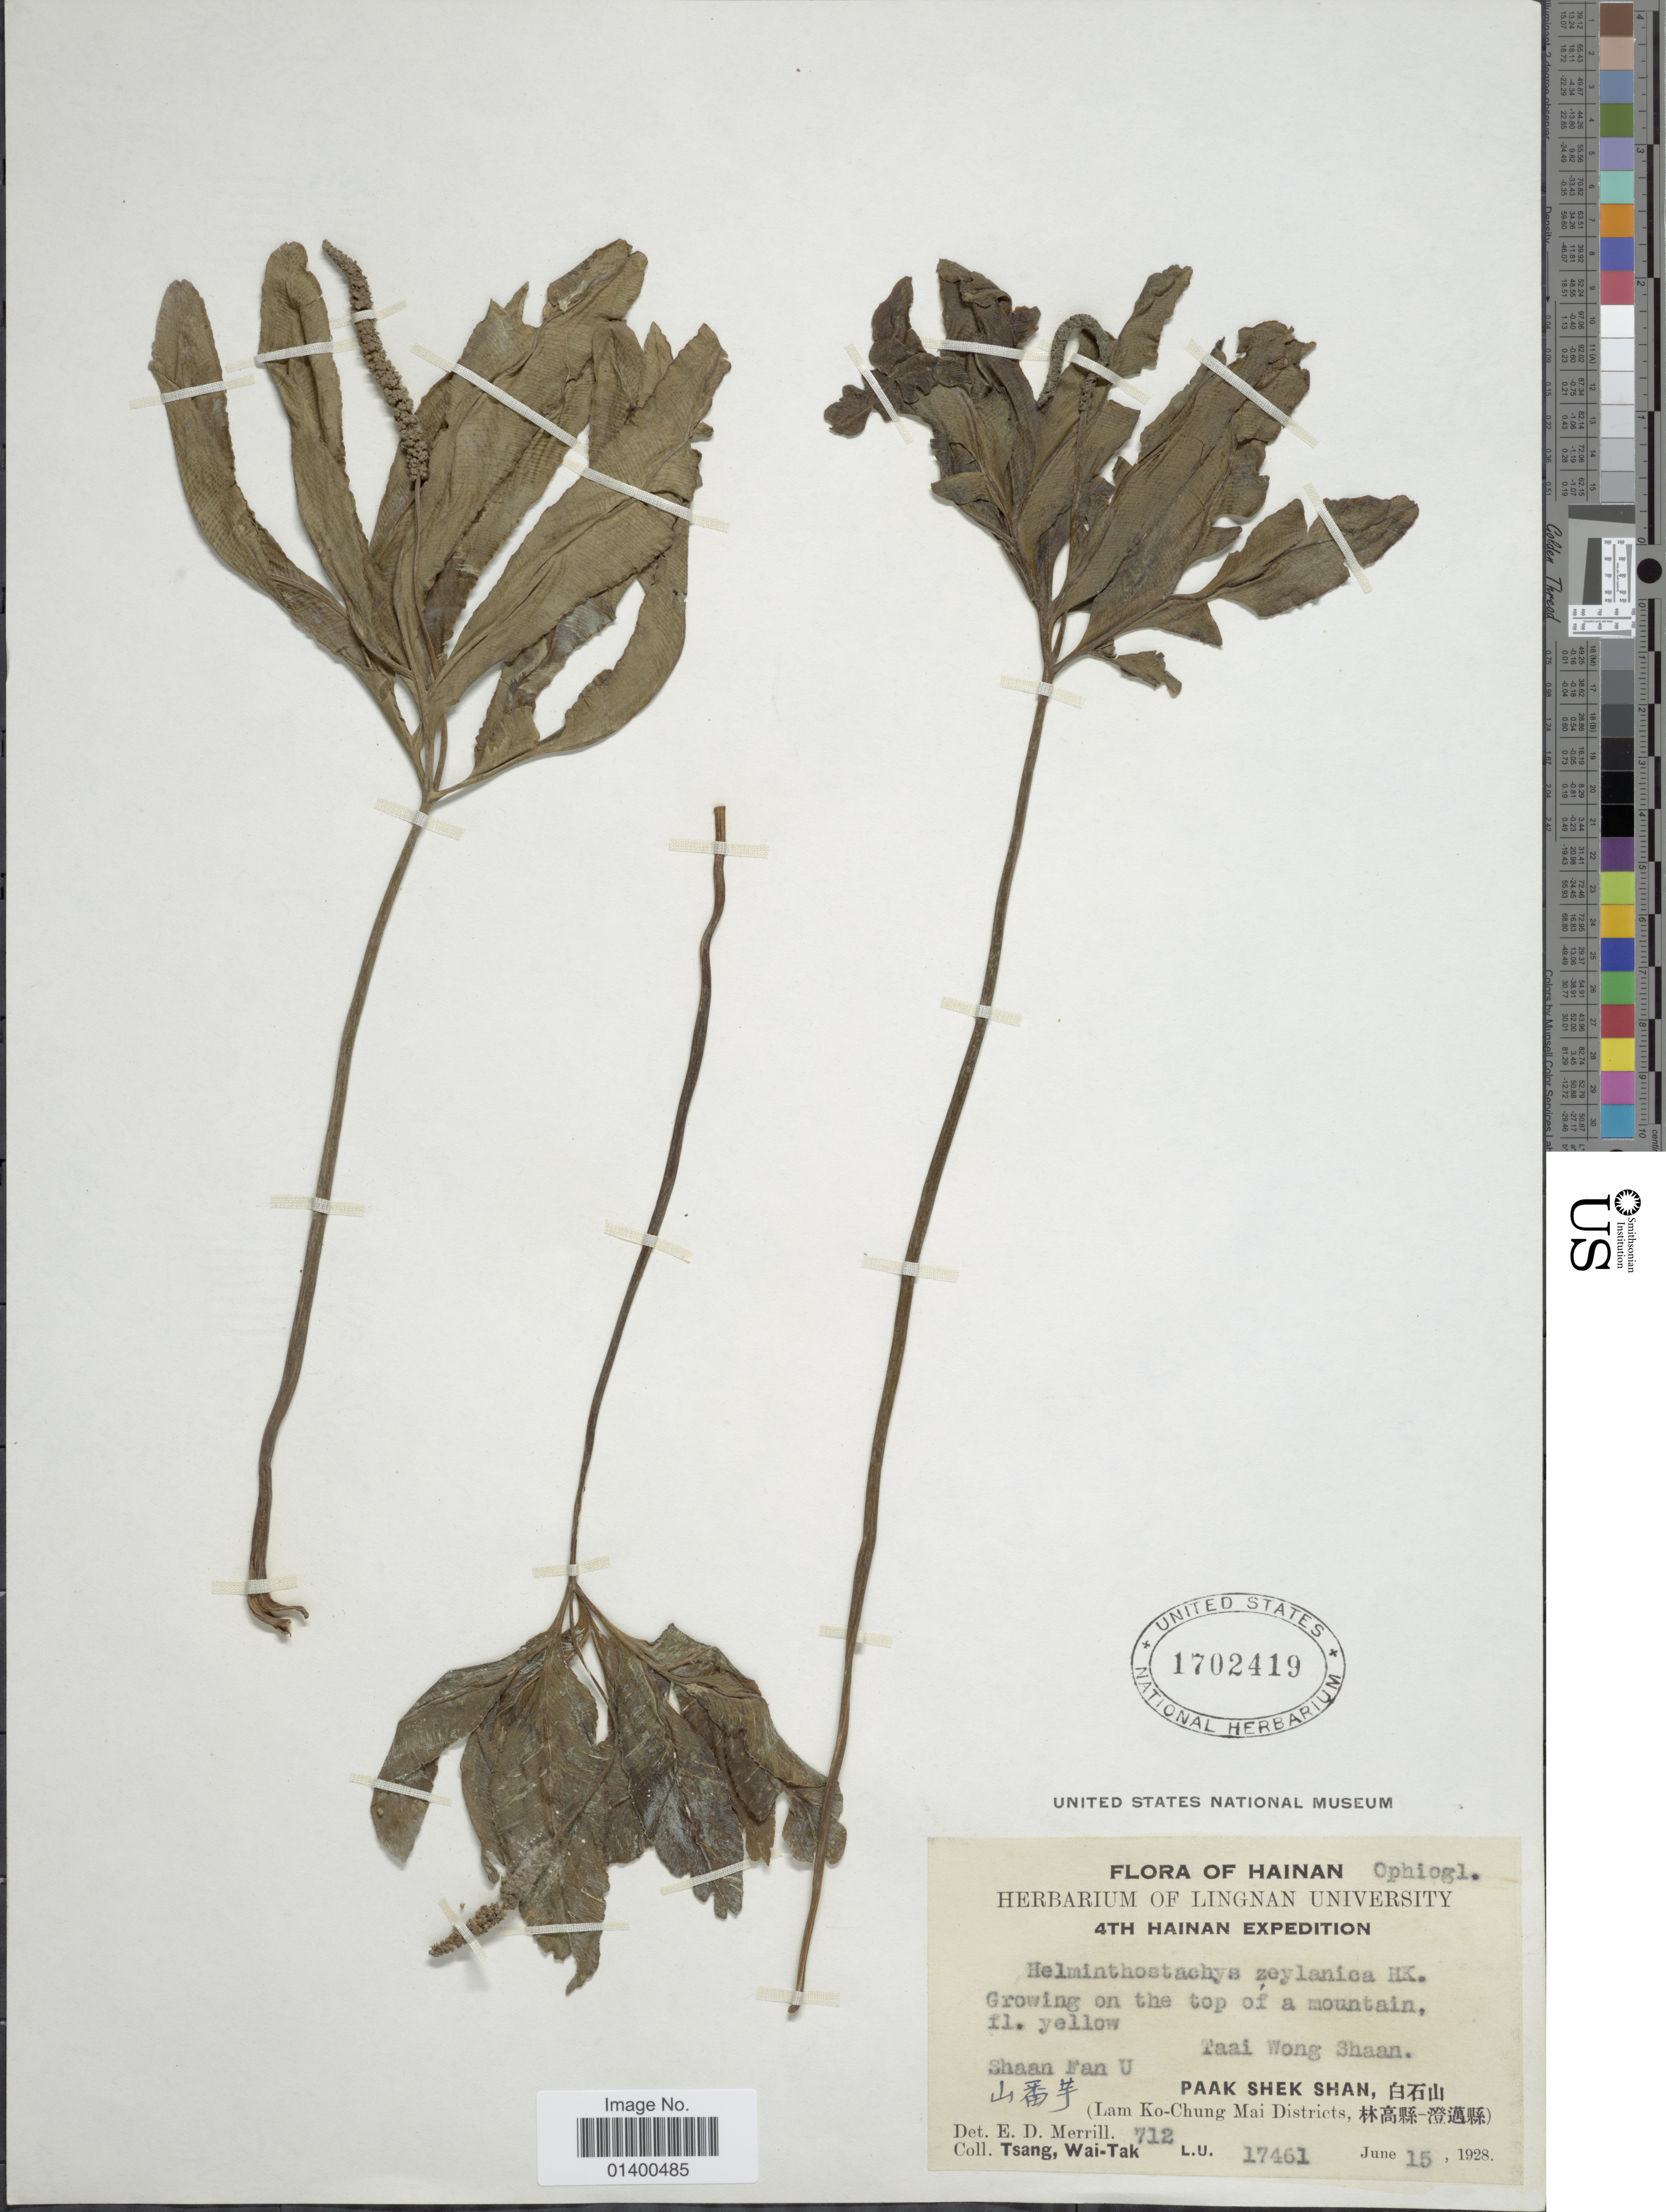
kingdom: Plantae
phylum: Tracheophyta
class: Polypodiopsida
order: Ophioglossales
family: Ophioglossaceae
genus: Helminthostachys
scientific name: Helminthostachys zeylanica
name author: (L.) Hook.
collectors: W. T. Tsang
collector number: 712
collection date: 1928-06-15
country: China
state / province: Hainan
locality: Taai Wong Shaan, Shaan Fan U, Paak Shek Shan (Lam Ko-Chung Mai District)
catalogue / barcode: US 1702419